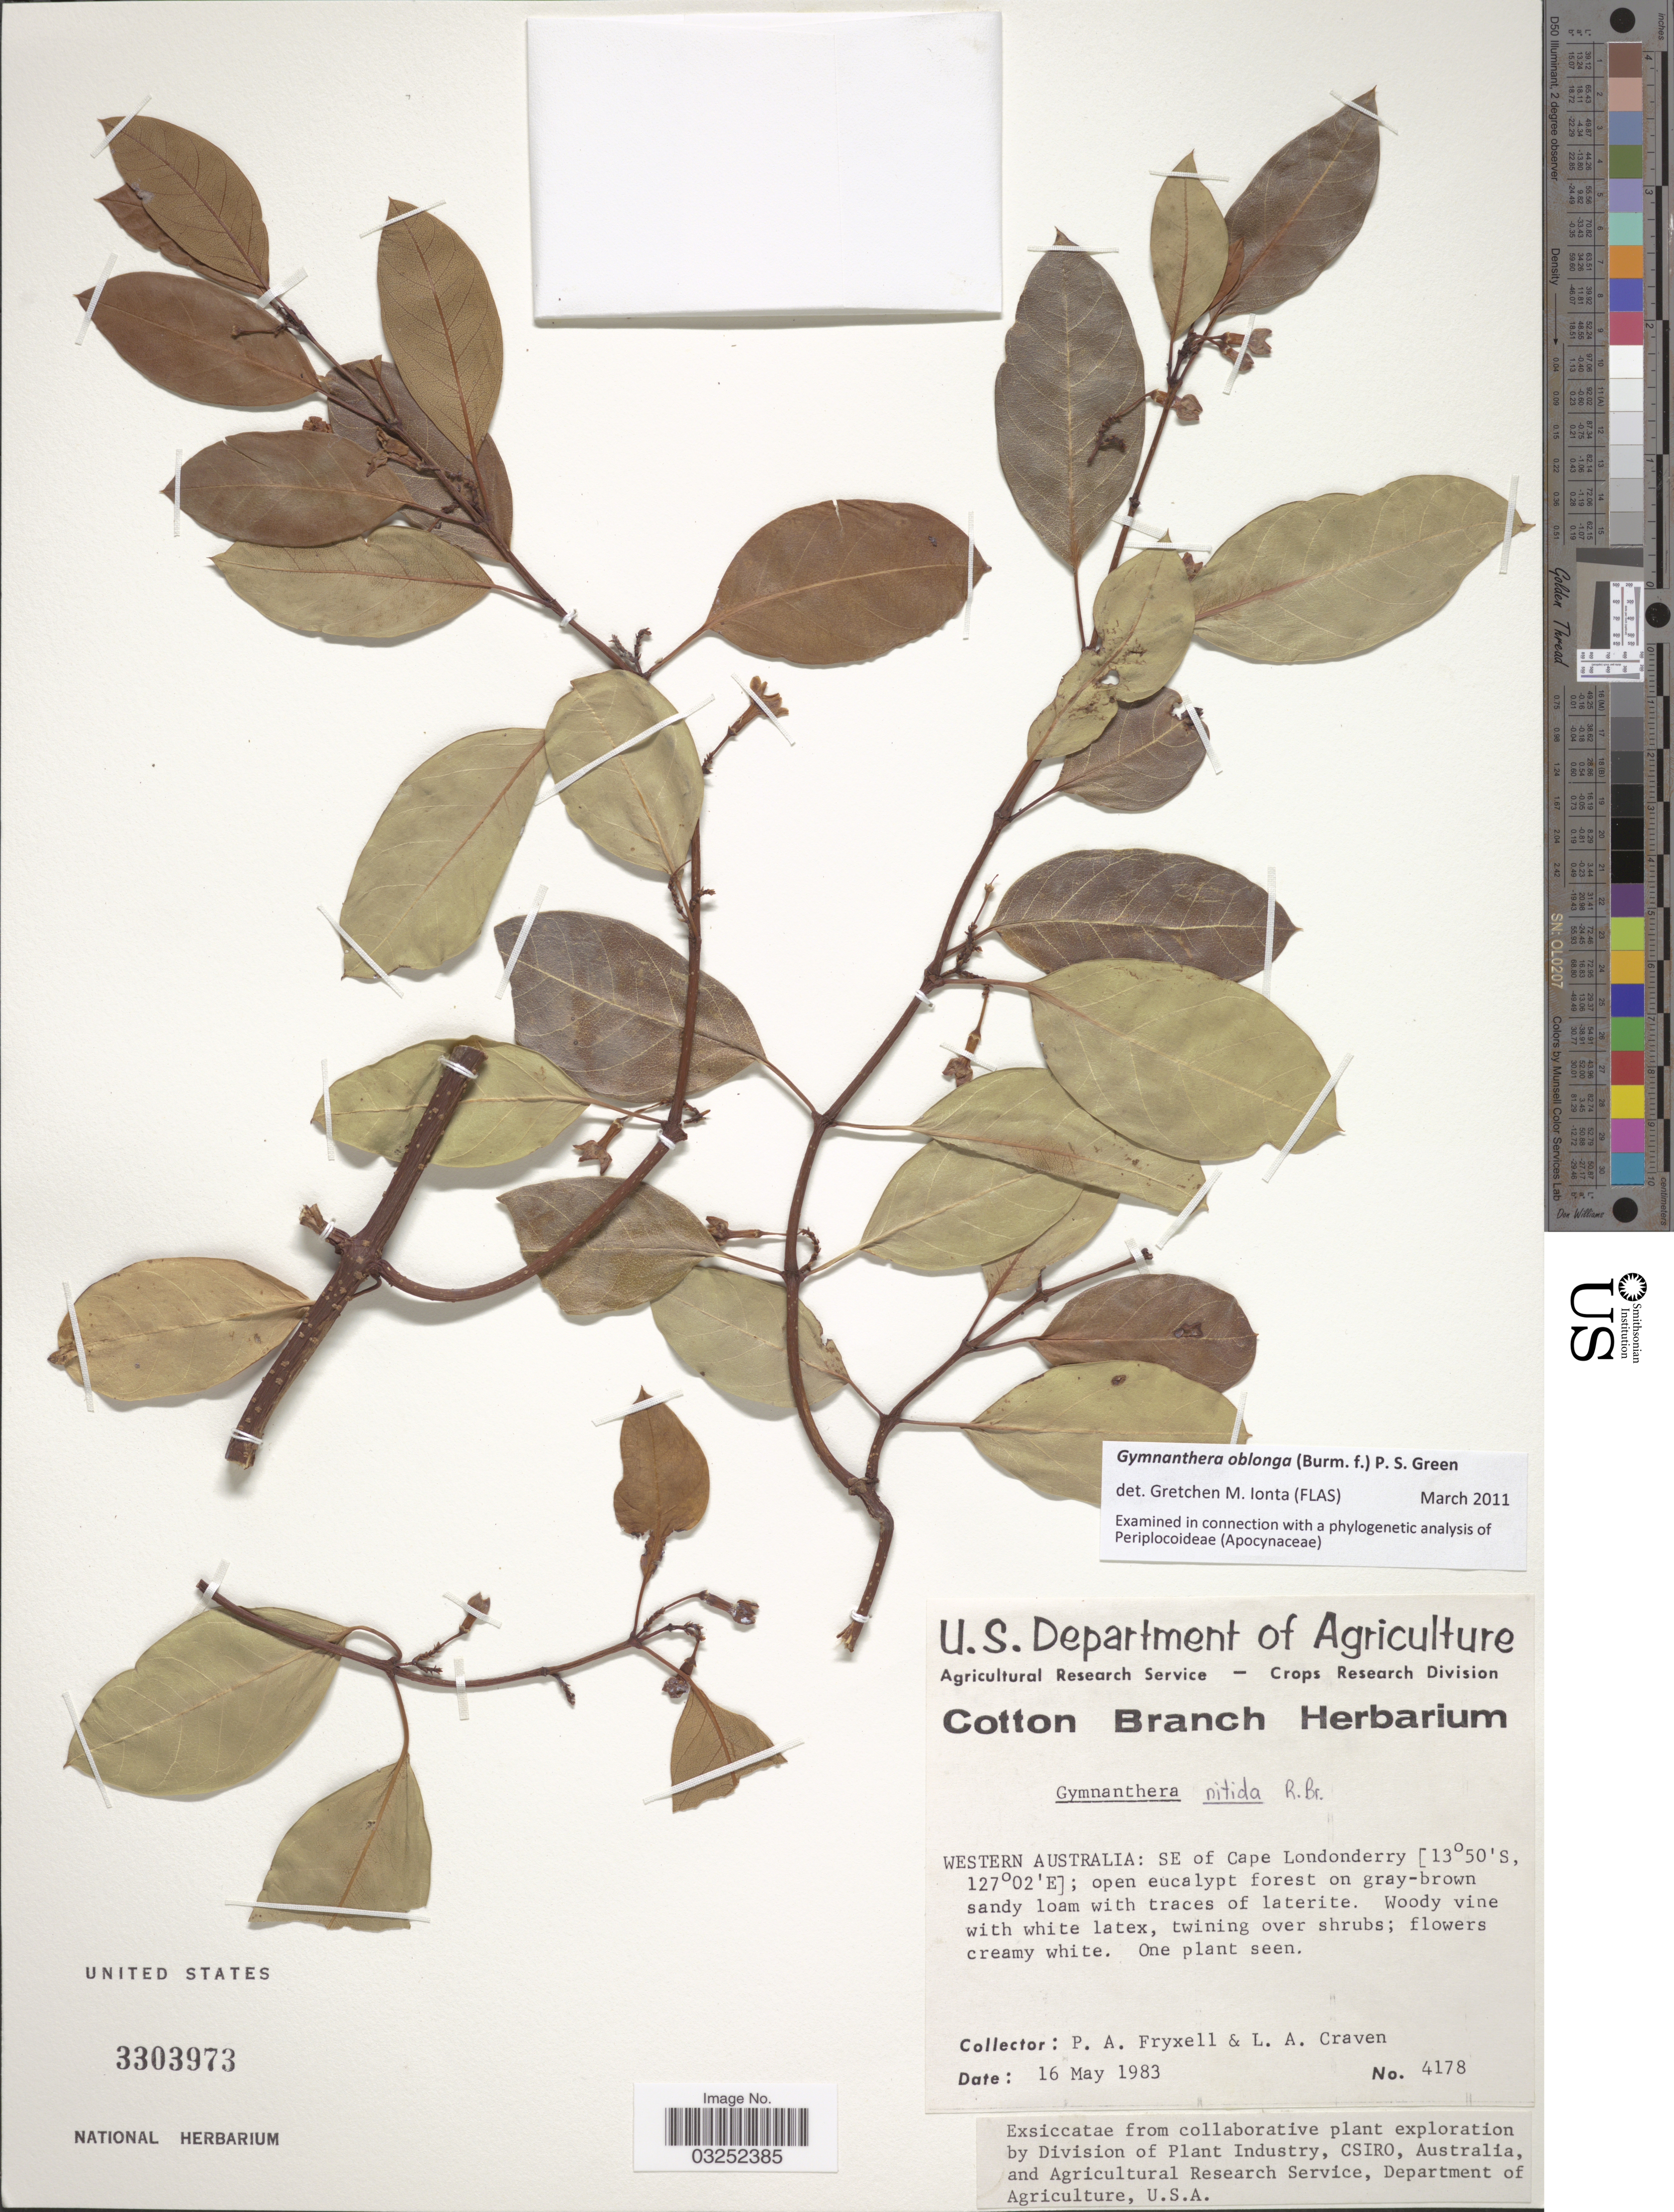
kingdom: Plantae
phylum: Tracheophyta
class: Magnoliopsida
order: Gentianales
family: Apocynaceae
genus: Gymnanthera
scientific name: Gymnanthera oblonga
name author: (Burm. f.) P.S. Green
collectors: P. A. Fryxell & L. A. Craven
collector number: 4178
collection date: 1983-05-16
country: Australia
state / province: Western Australia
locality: SE of Cape Londonderry.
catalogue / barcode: US 3303973